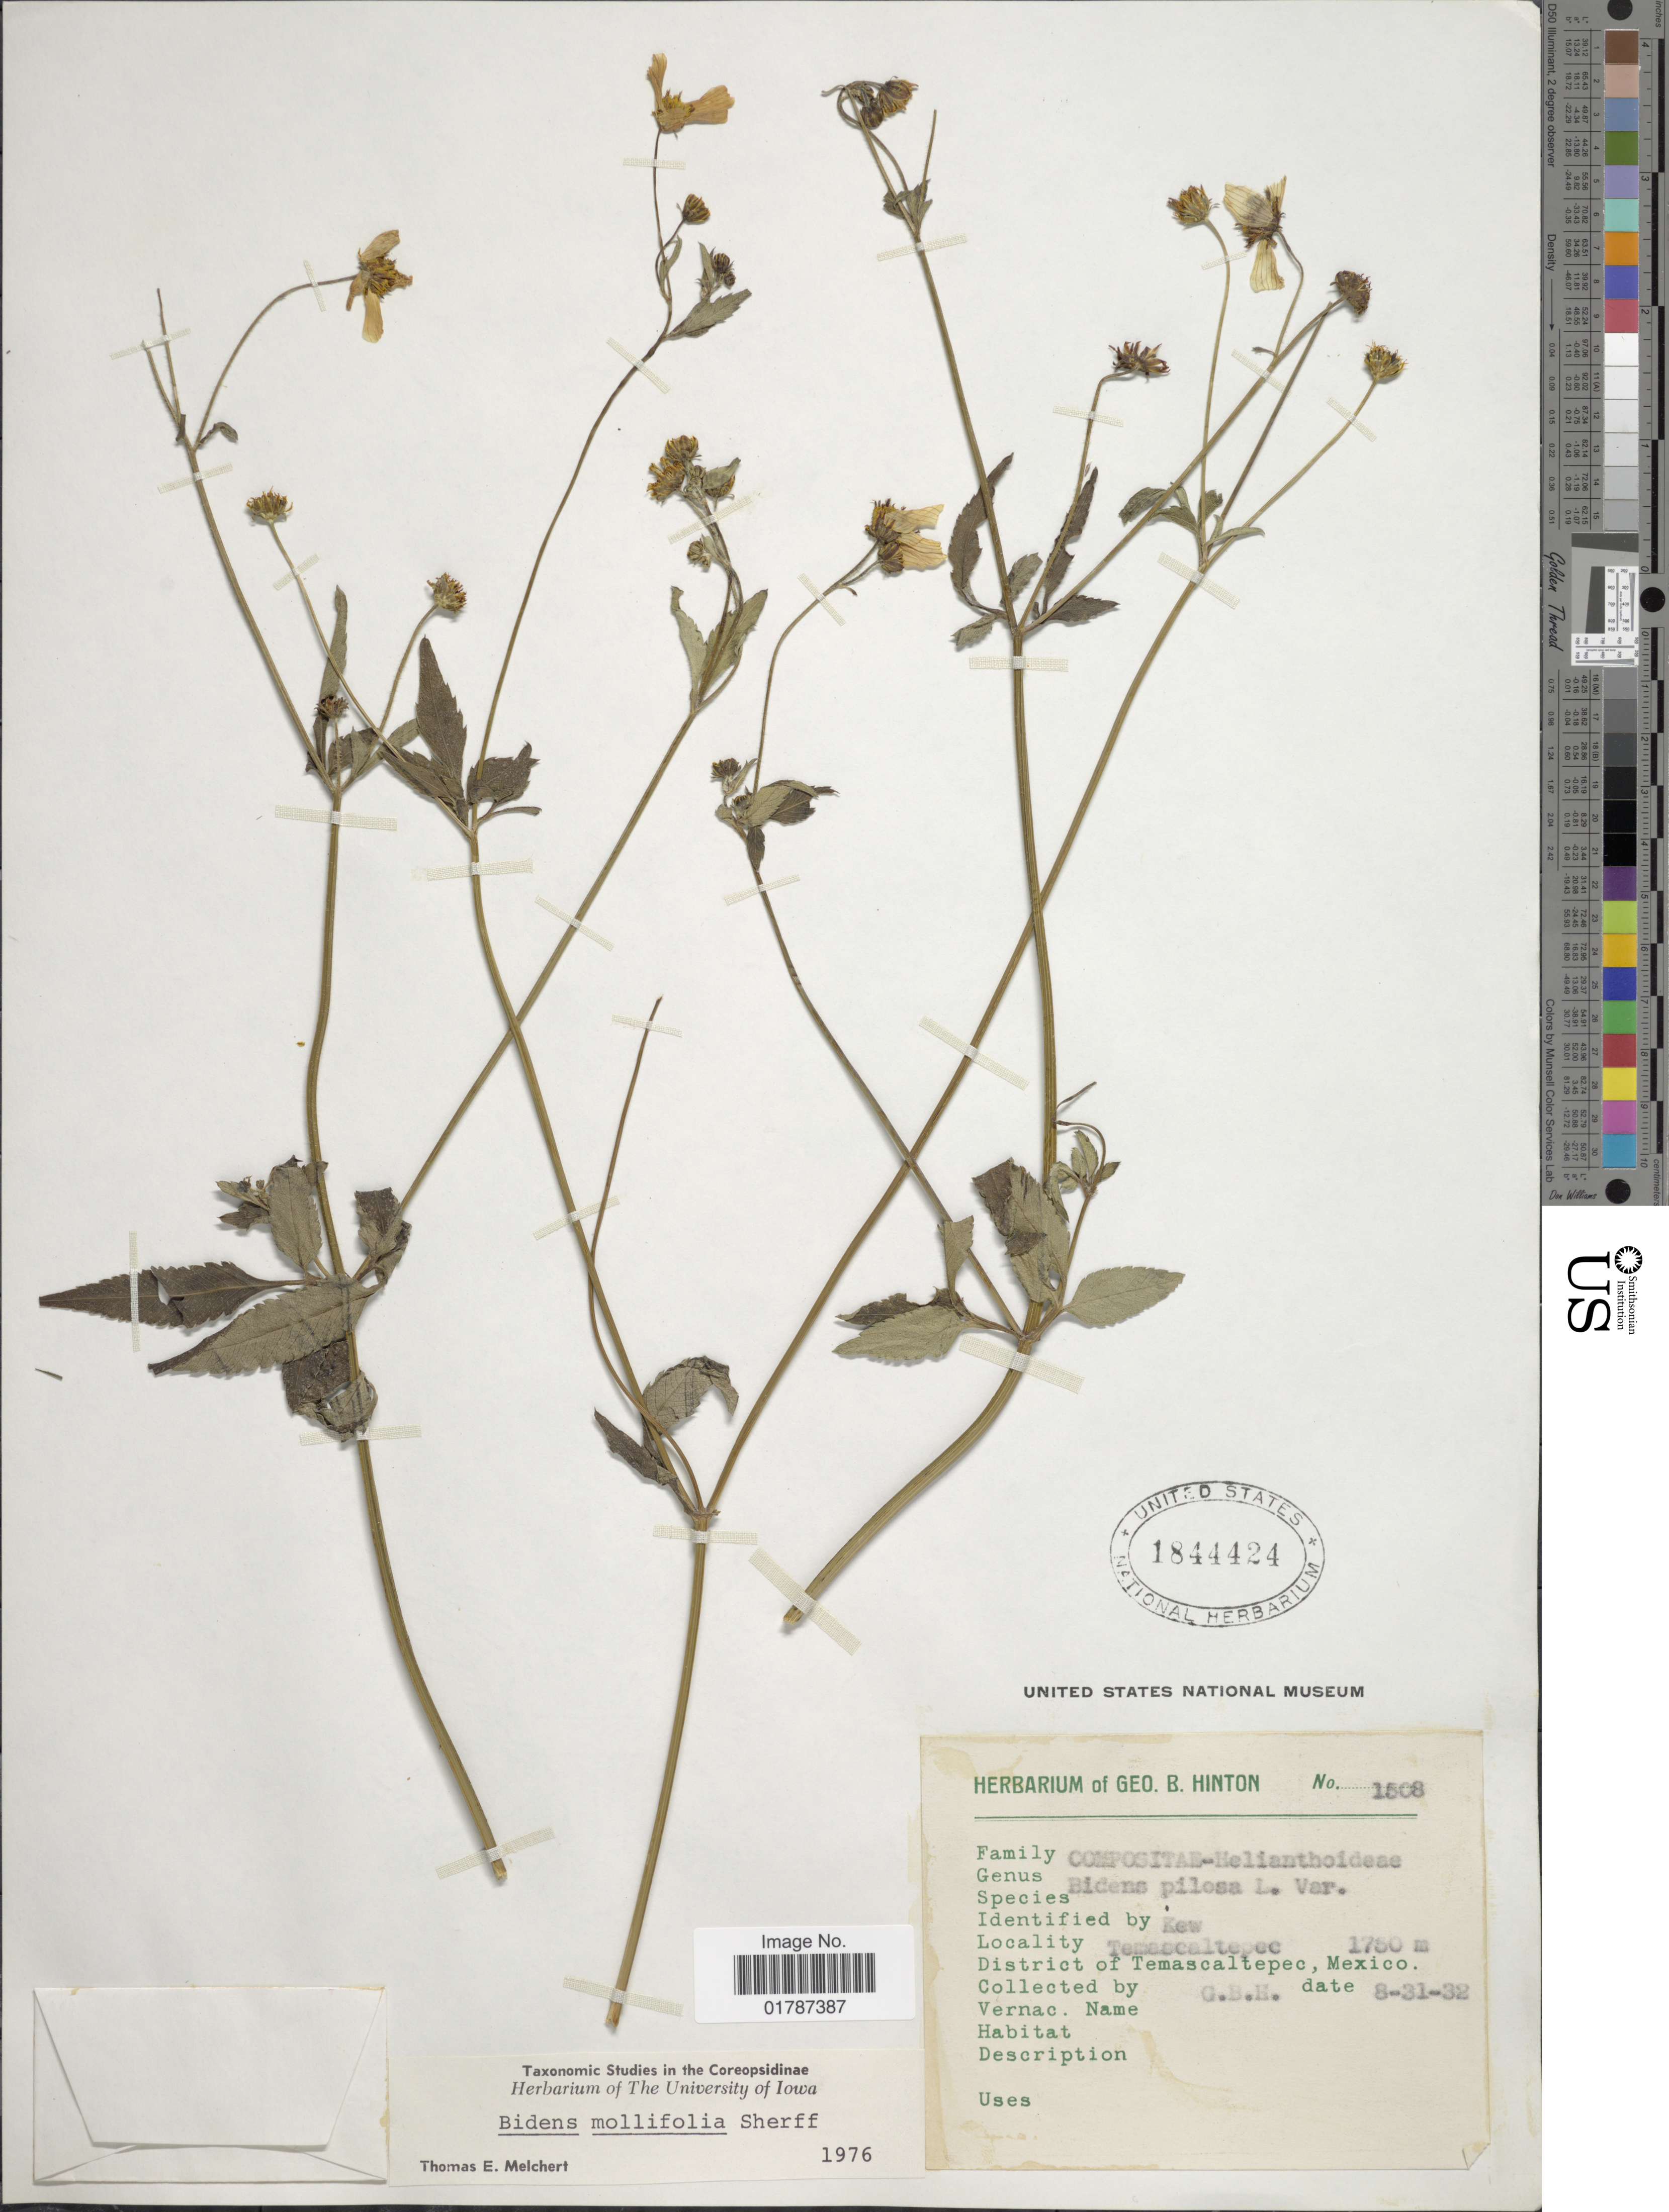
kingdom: Plantae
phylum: Tracheophyta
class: Magnoliopsida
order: Asterales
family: Asteraceae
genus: Bidens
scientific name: Bidens mollifolia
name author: Sherff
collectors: G. B. Hinton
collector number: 1508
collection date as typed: Transcribed d/m/y: 31/8/32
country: Mexico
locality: Temascaltepec, District of Temascaltepec, Mexico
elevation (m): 1750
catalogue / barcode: US 1844424